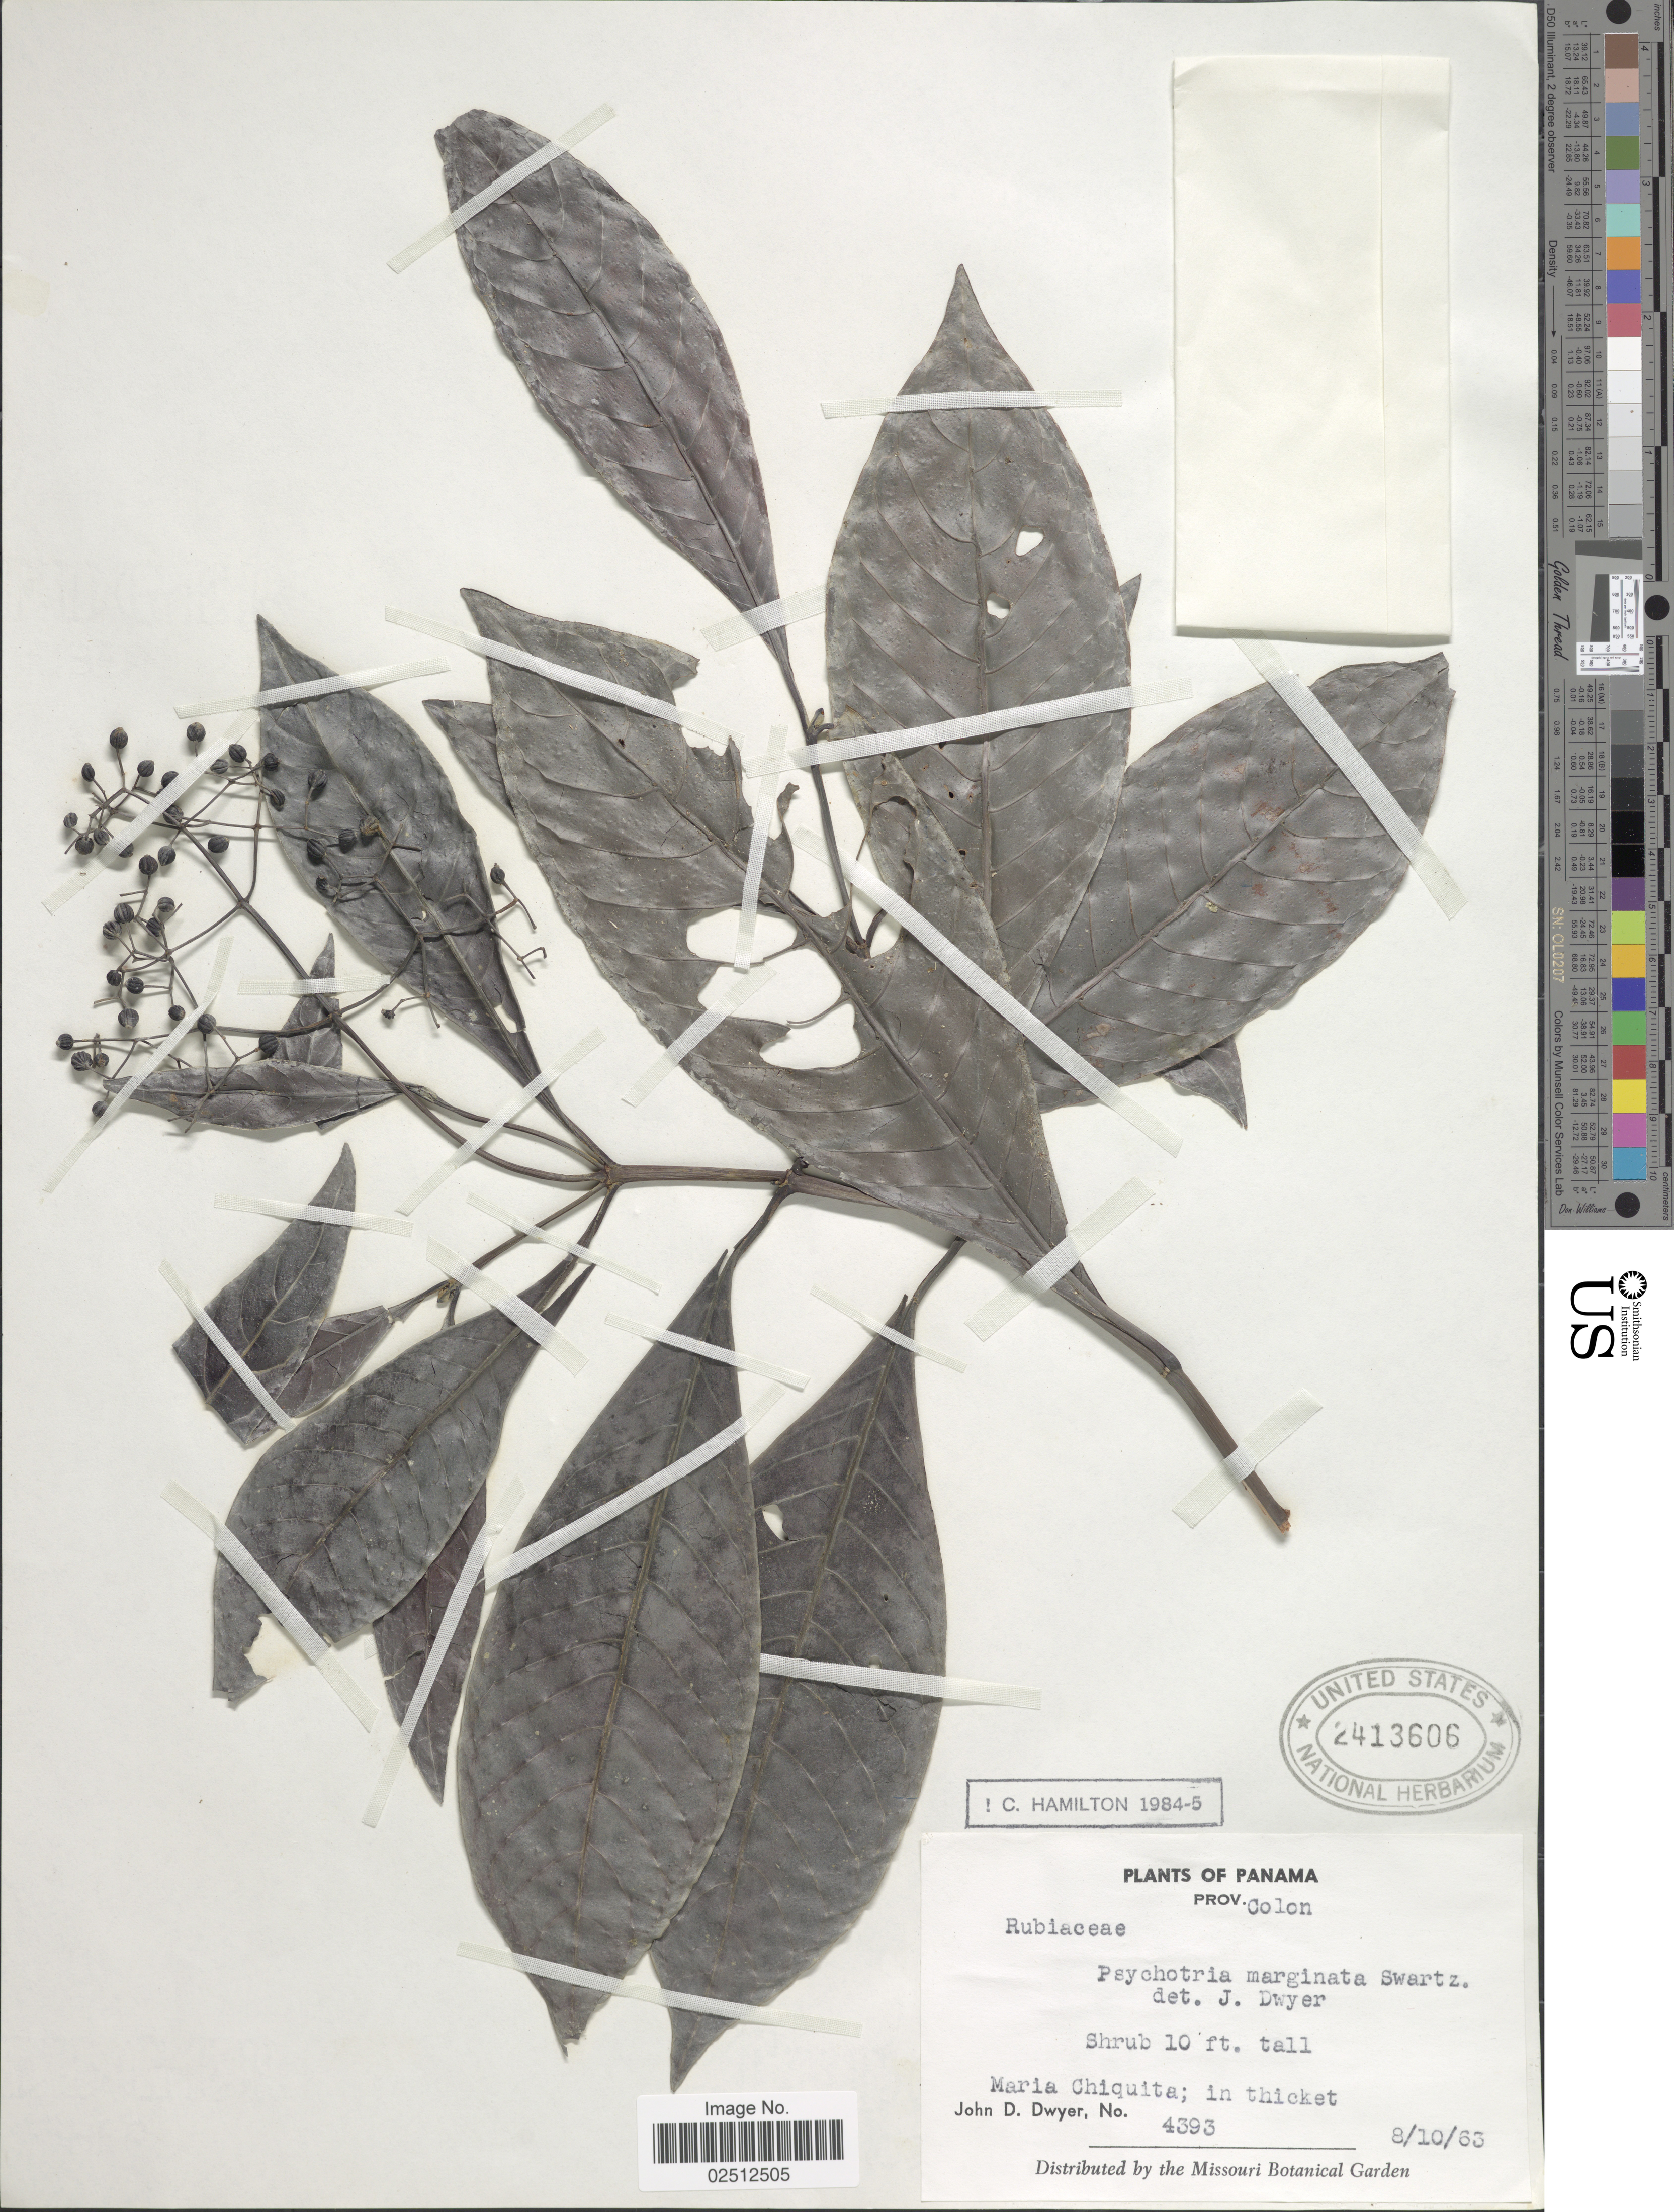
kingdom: Plantae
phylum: Tracheophyta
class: Magnoliopsida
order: Gentianales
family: Rubiaceae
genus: Psychotria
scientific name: Psychotria marginata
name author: Sw.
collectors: J. D. Dwyer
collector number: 4393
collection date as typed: Transcribed d/m/y: 8/10/63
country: Panama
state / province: Colón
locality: Prov. Colon, Maria Chiquita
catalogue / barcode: US 2413606